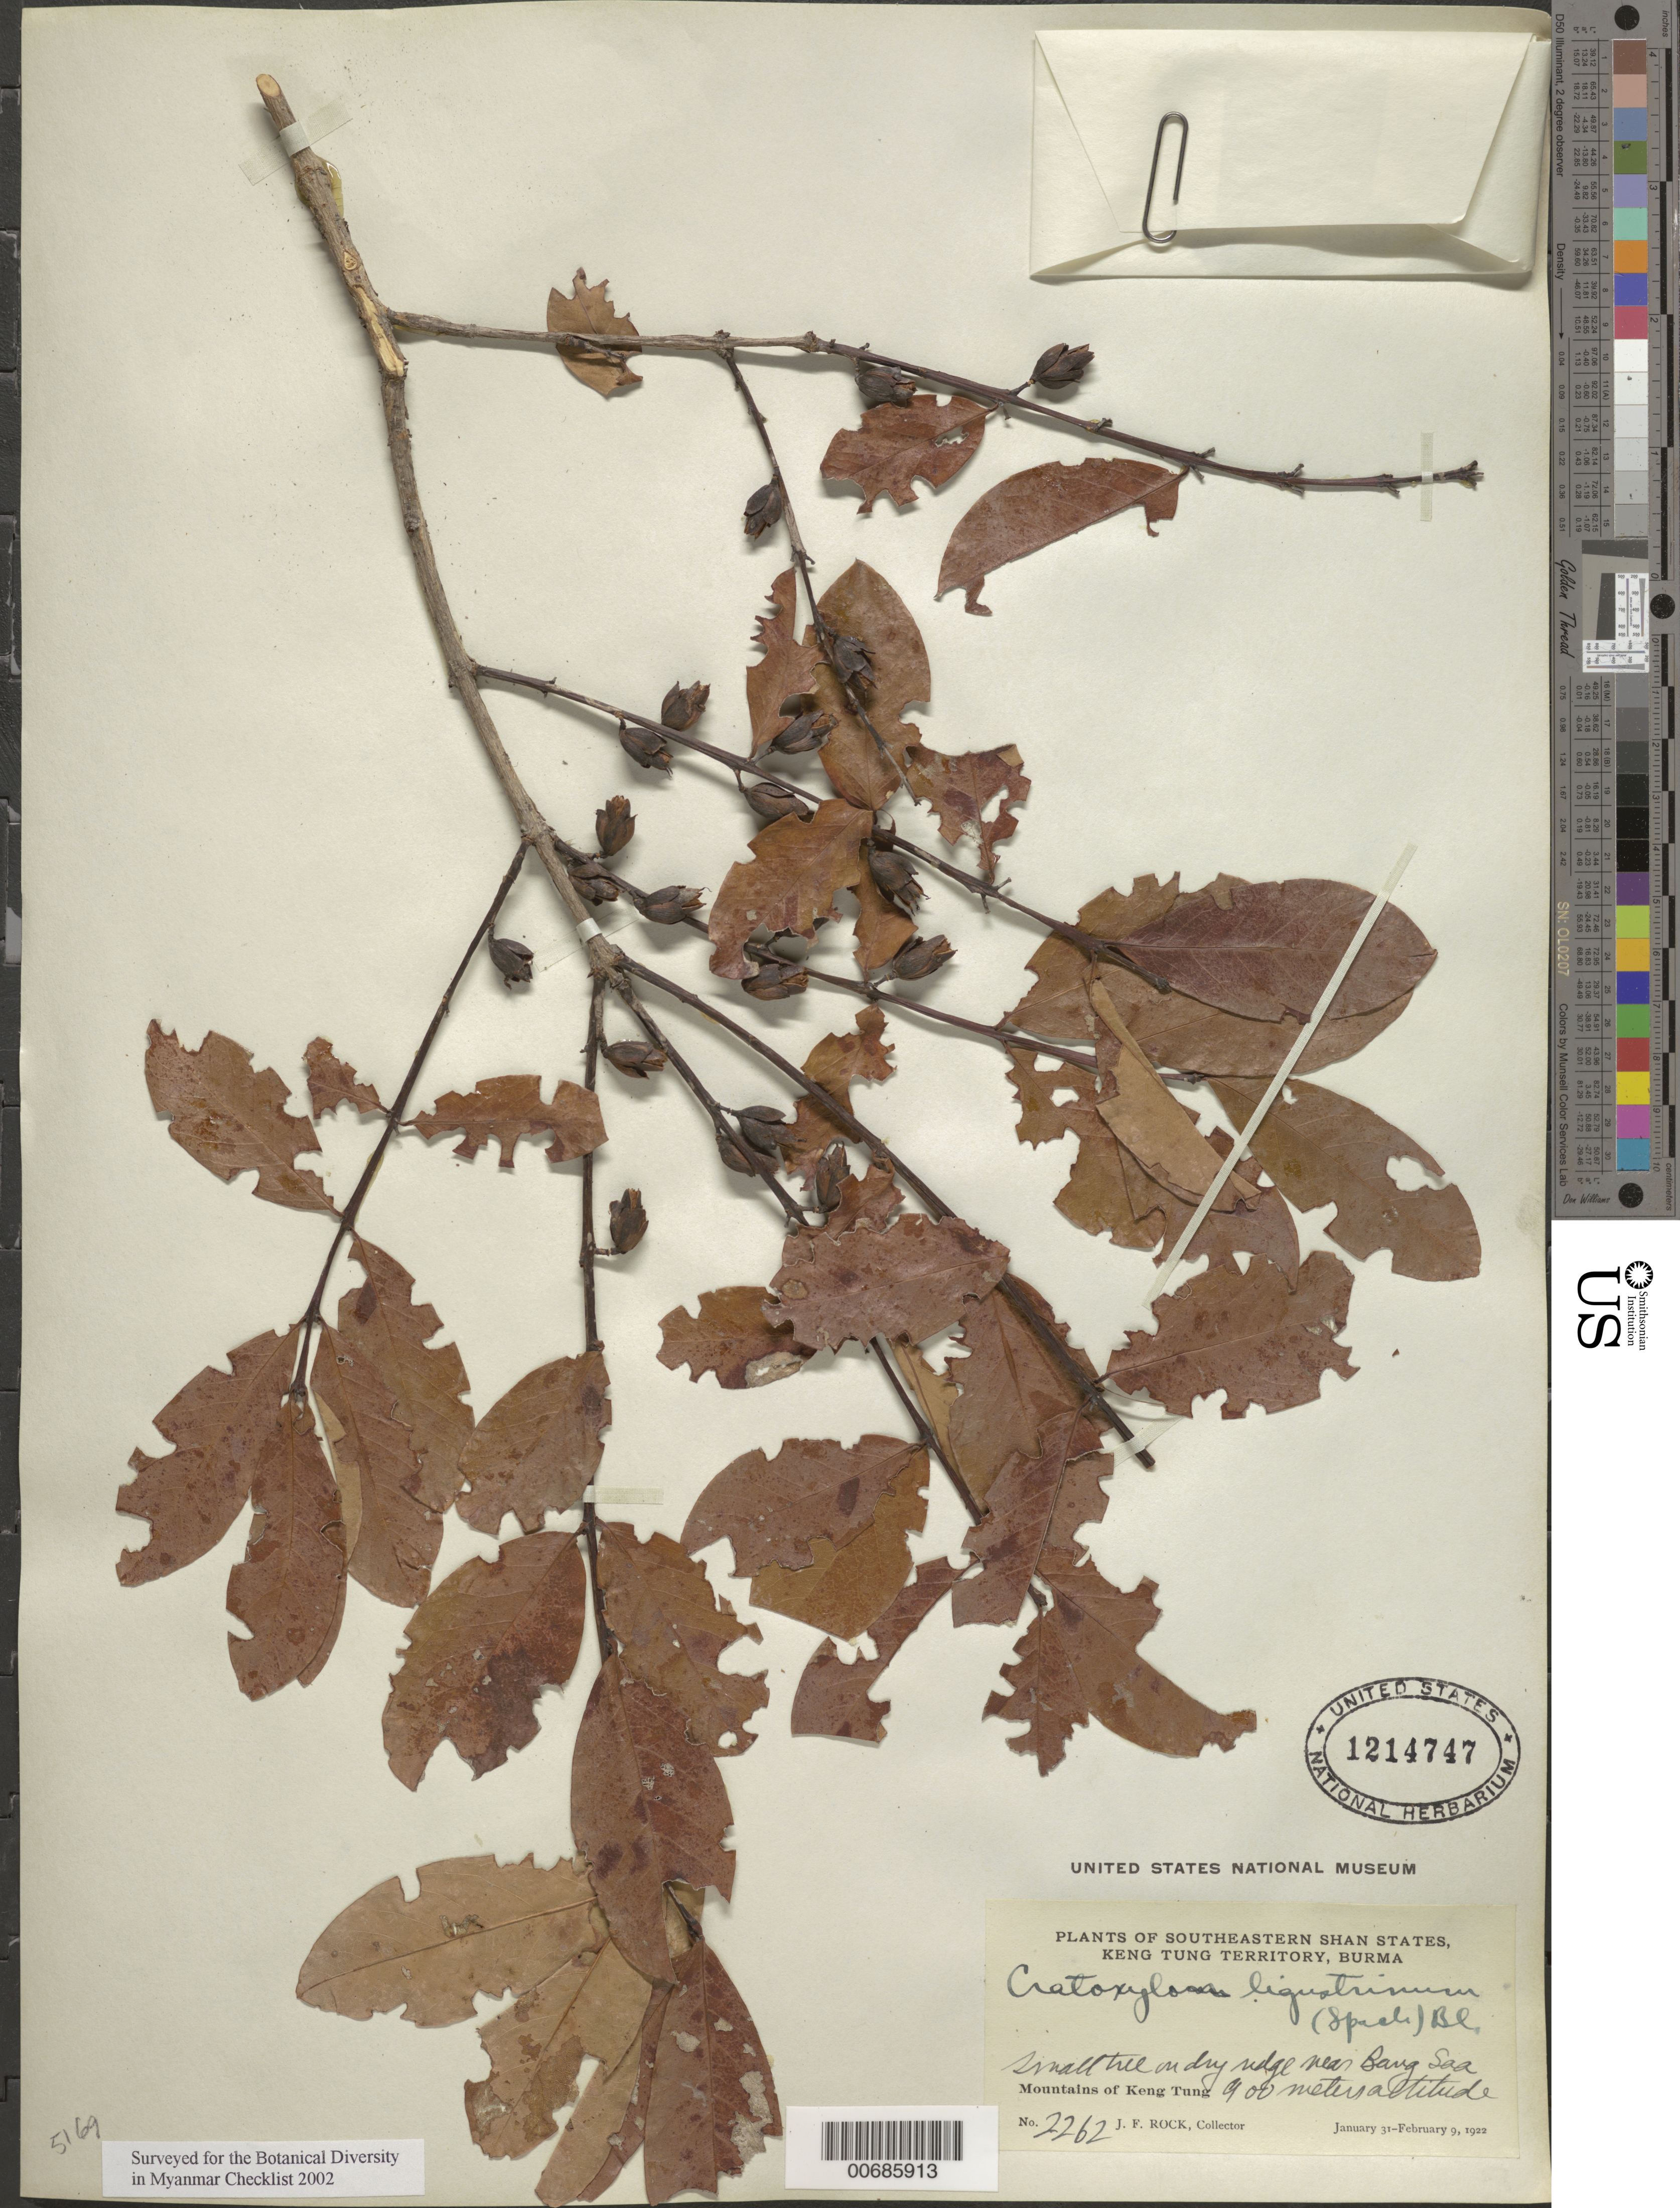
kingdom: Plantae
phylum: Tracheophyta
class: Magnoliopsida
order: Malpighiales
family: Hypericaceae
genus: Cratoxylum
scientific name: Cratoxylum ligustrinum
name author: (Spach) Blume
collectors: J. F. Rock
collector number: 2262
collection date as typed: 31 Jan 1922 to 01 Feb 1922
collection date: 1922-01-31/1922-02-01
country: Myanmar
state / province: Shan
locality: Southeastern Shan States, Keng Tung Terr., Keng Tung Mts.m Bang Saa vic.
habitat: Dry ridge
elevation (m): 900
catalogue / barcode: US 1214747